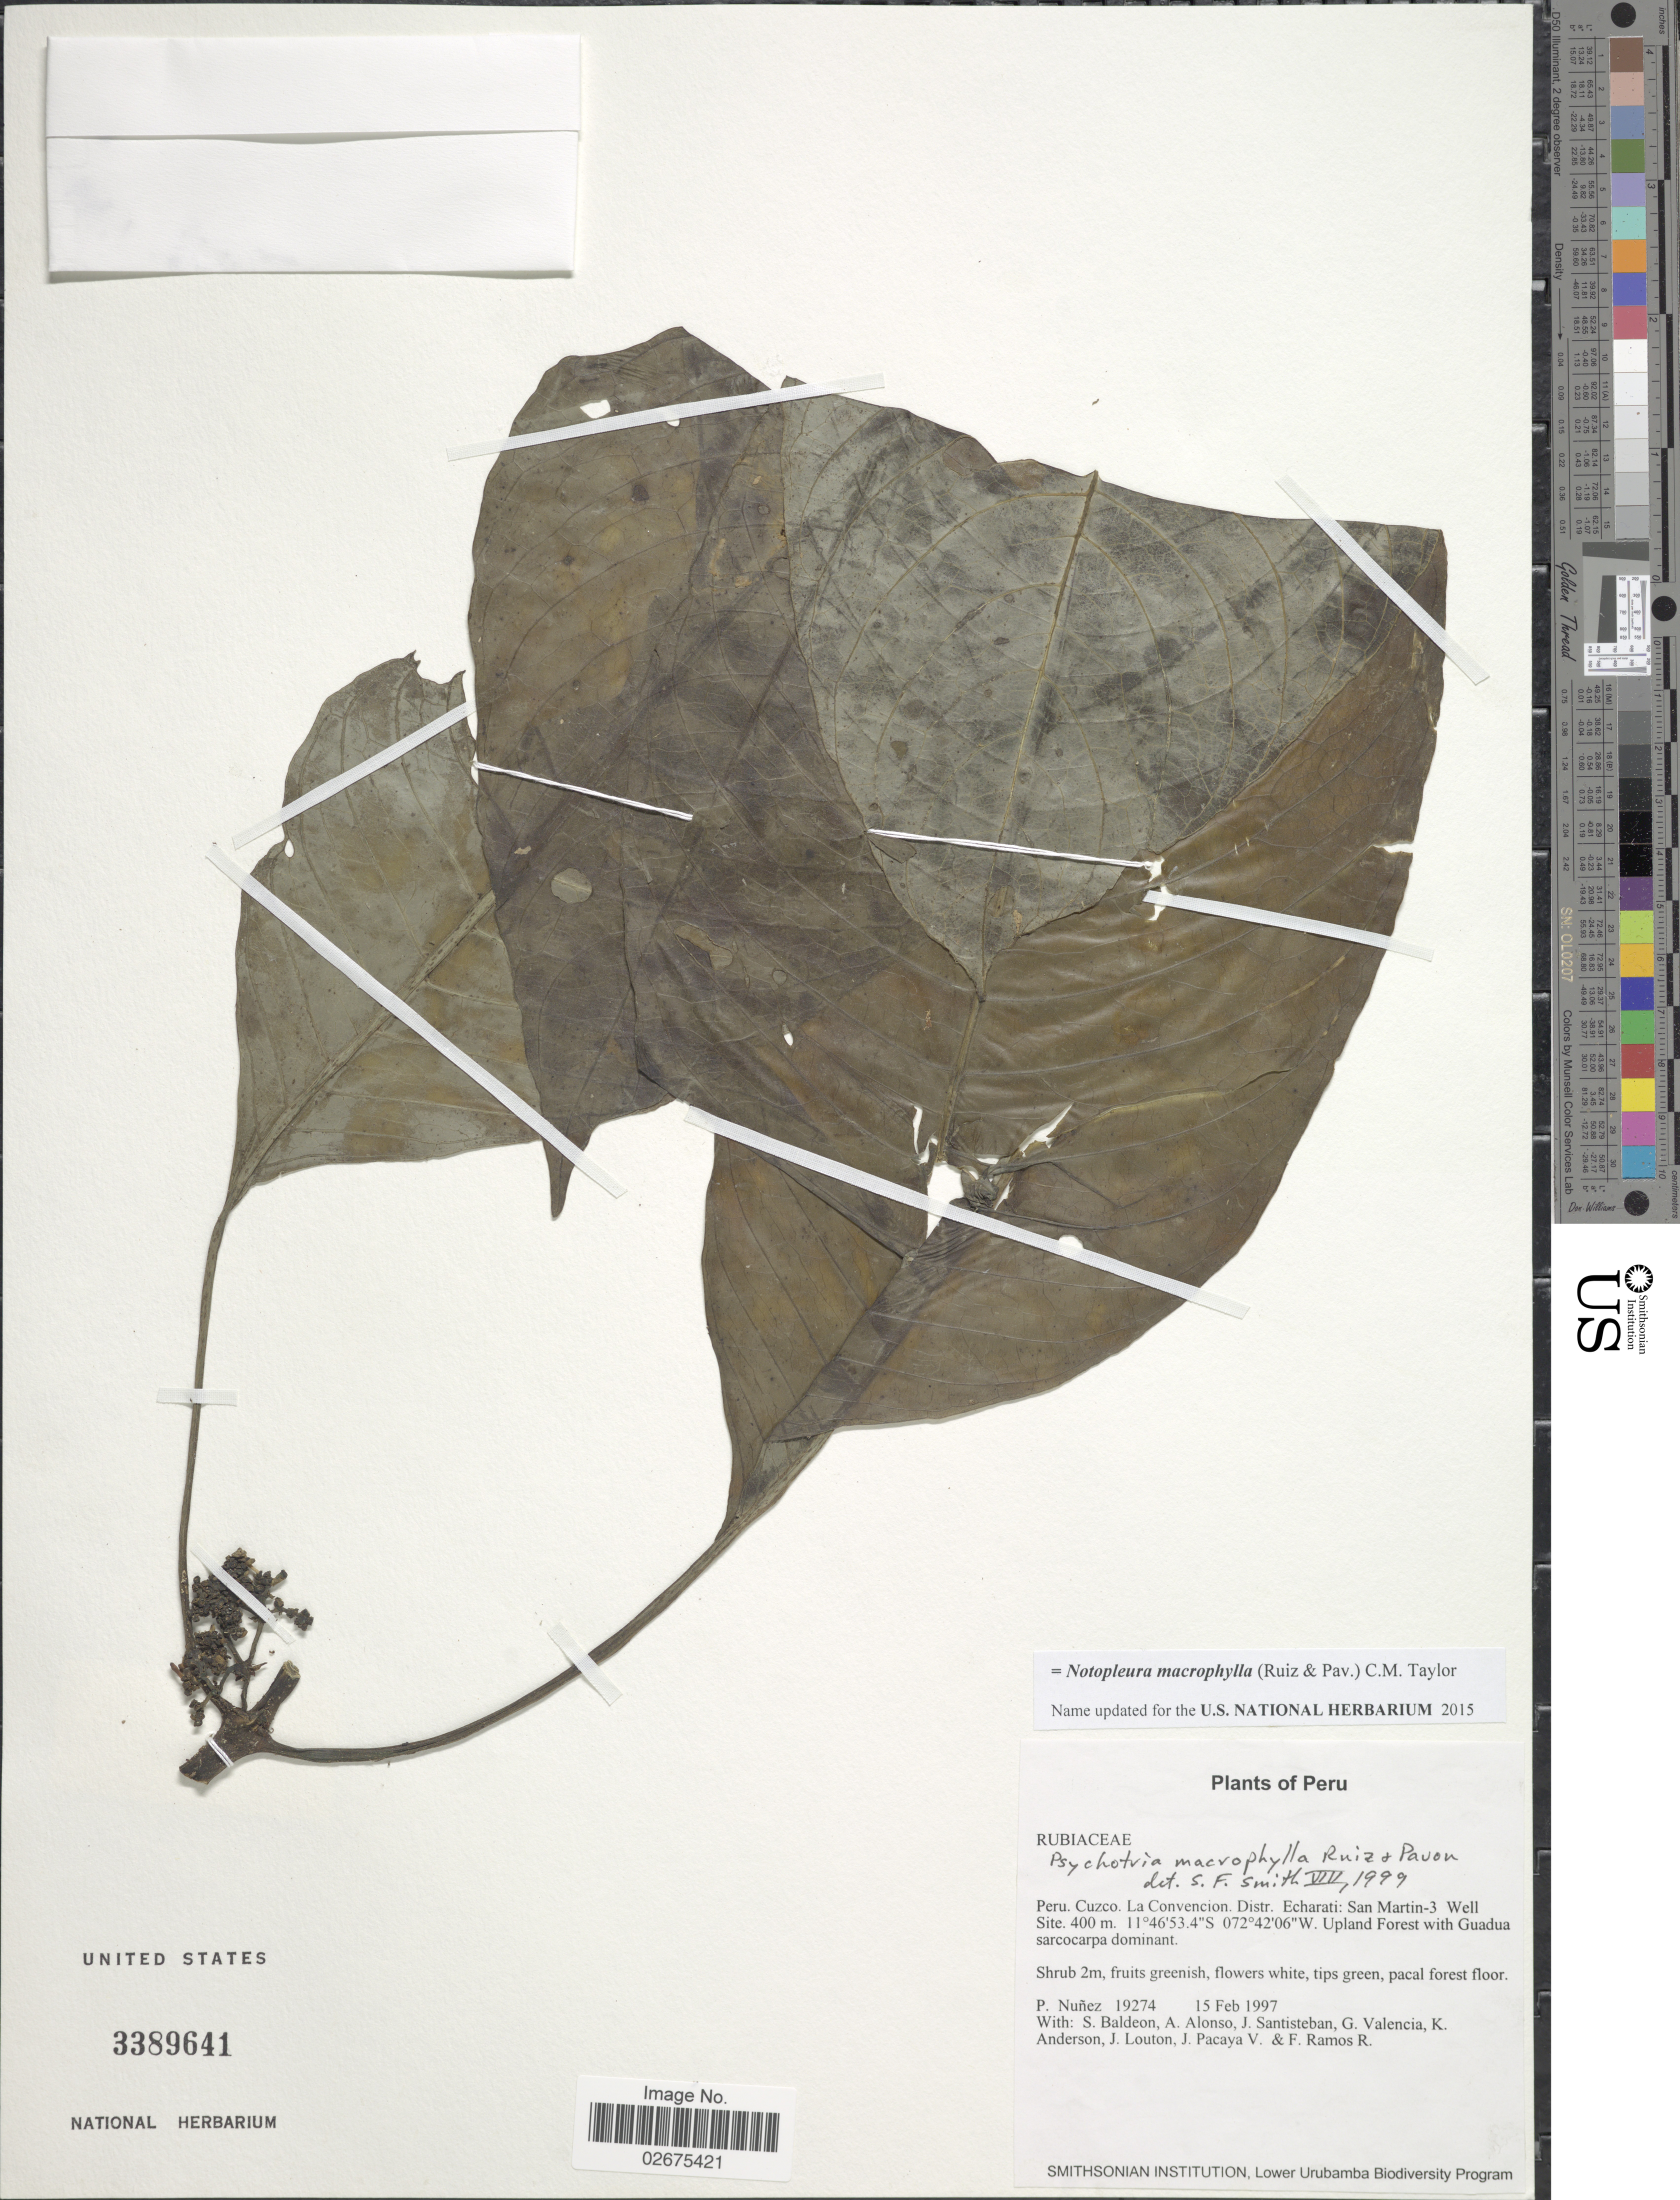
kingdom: Plantae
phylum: Tracheophyta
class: Magnoliopsida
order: Gentianales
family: Rubiaceae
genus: Notopleura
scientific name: Notopleura macrophylla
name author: (Ruiz & Pav.) C.M. Taylor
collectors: P. Nuñez V., S. Baldeon, A. Alonso, J. Santisteban & et al.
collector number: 19274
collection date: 1997-02-15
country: Peru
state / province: Cusco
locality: La Convencion. Distr. Echarati: San Martin-3 Weel Site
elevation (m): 400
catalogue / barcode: US 338964